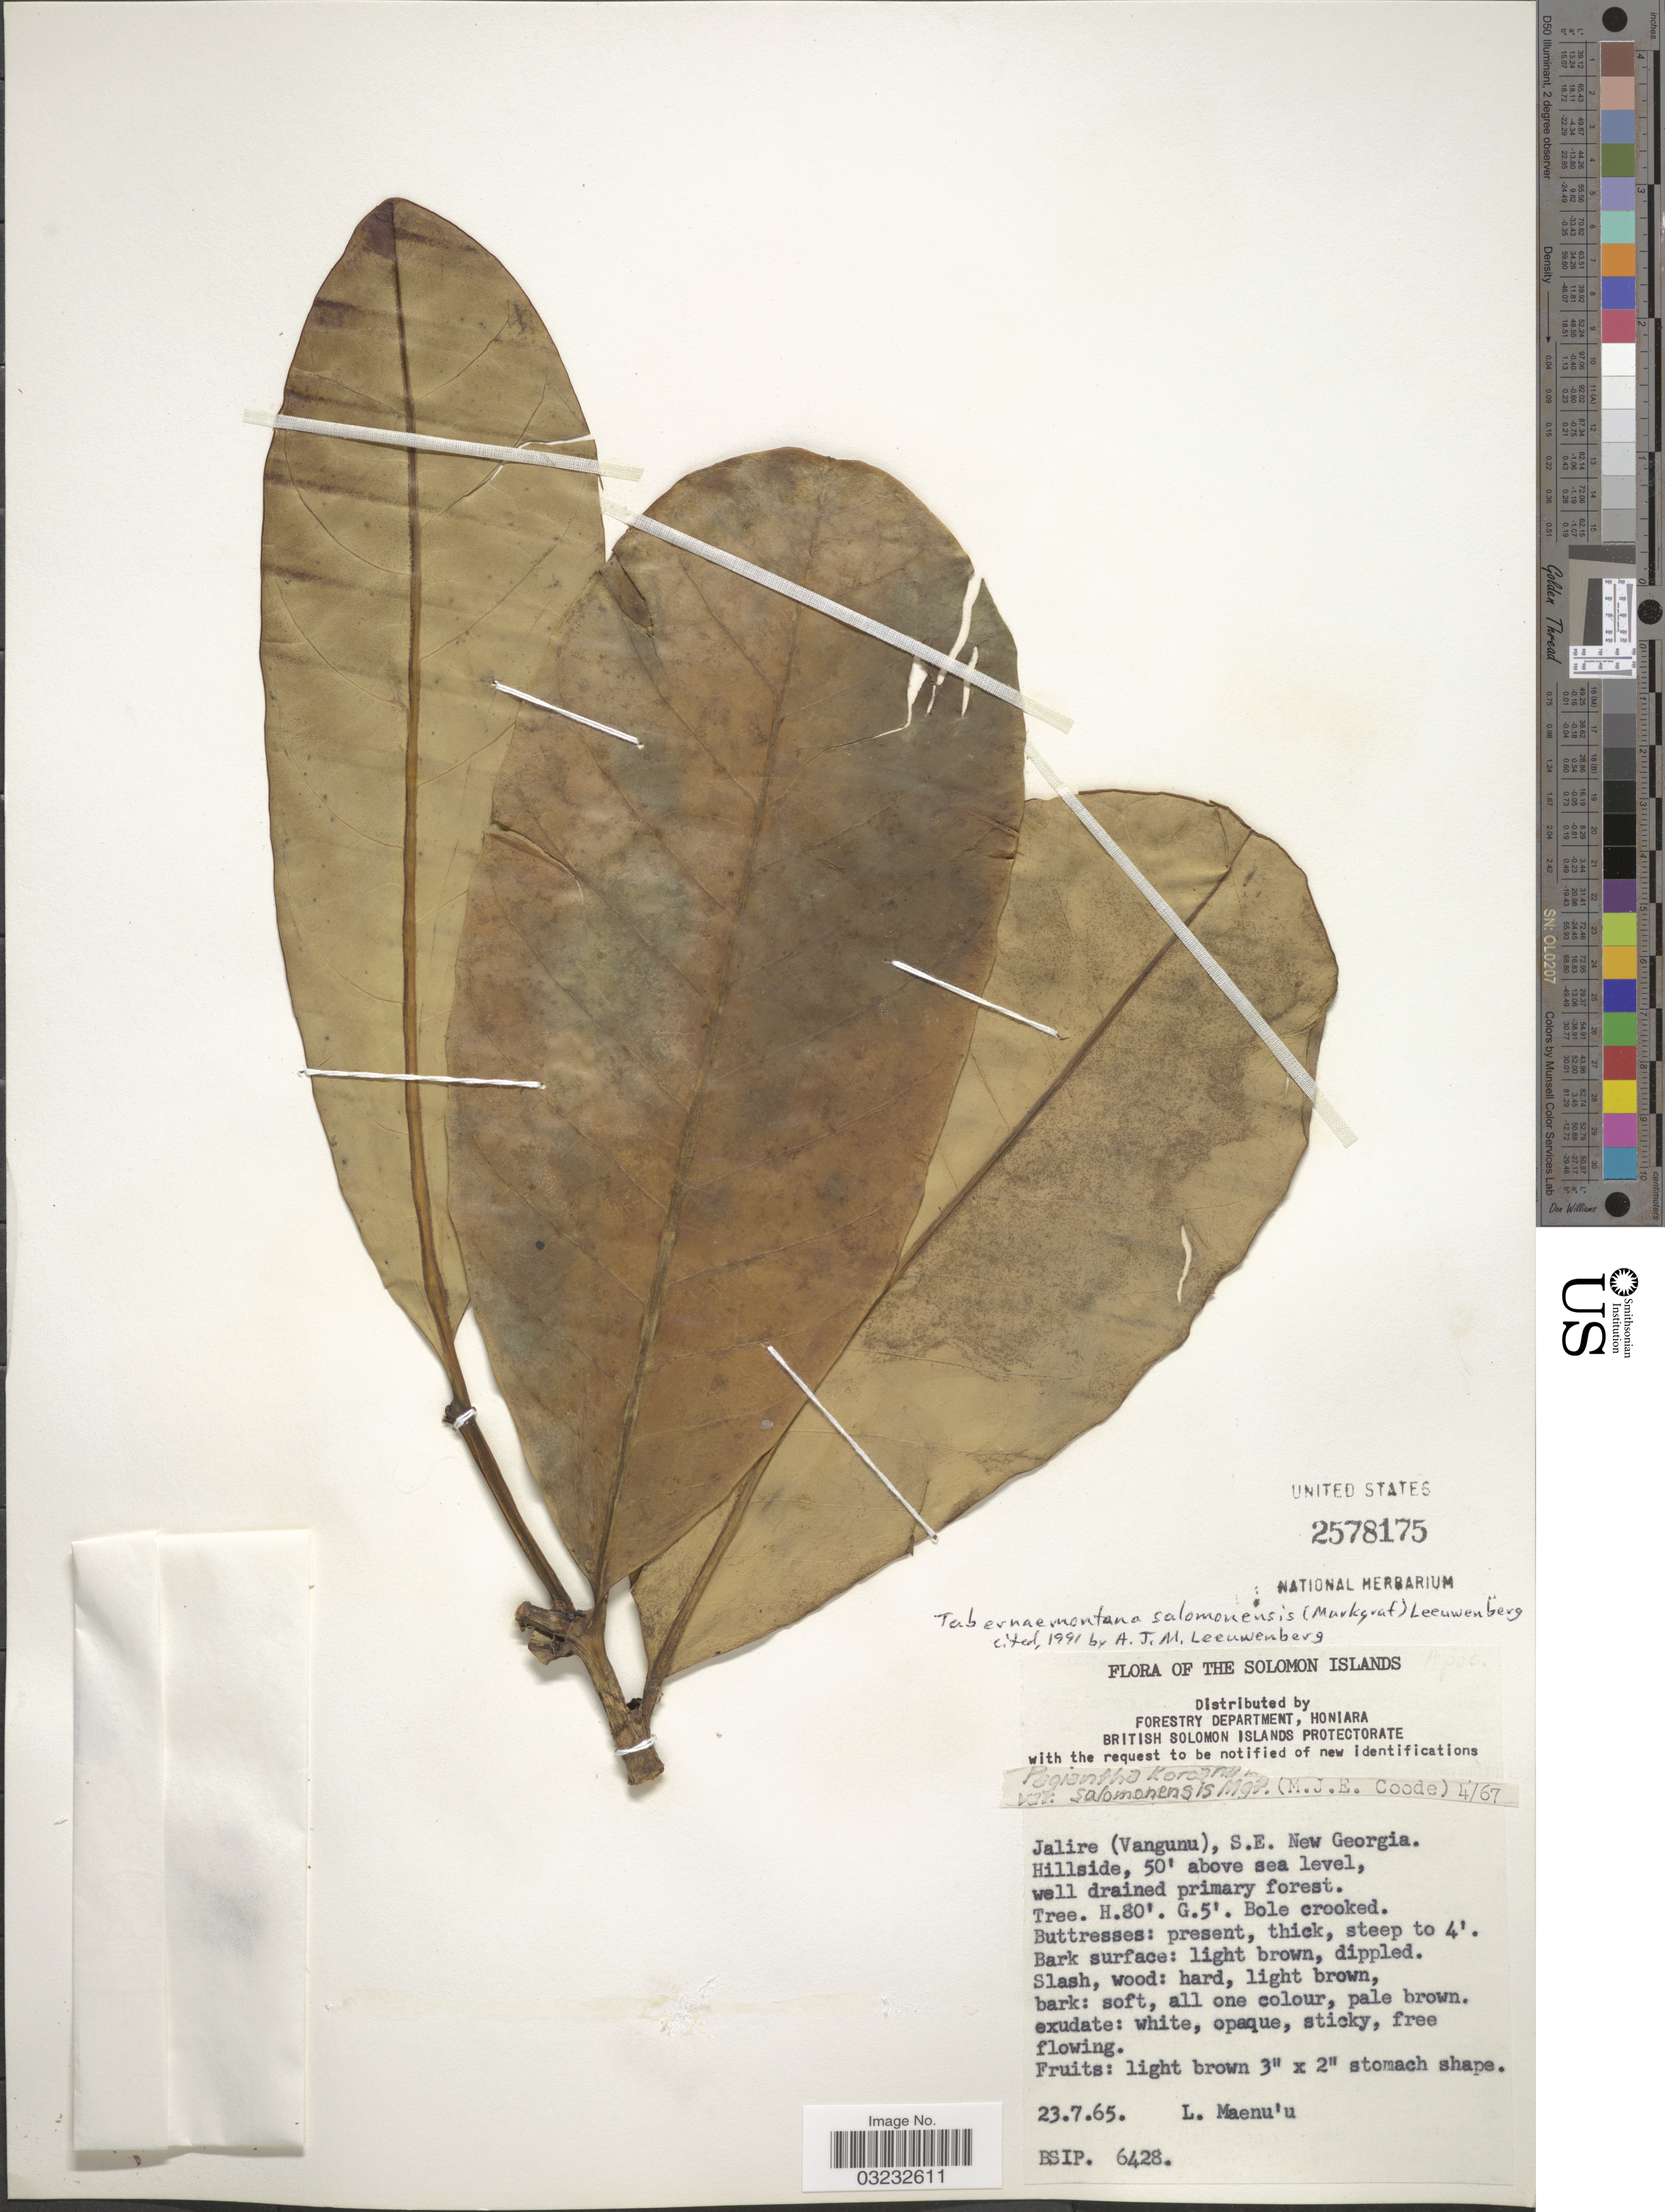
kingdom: Plantae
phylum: Tracheophyta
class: Magnoliopsida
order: Gentianales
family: Apocynaceae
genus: Tabernaemontana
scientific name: Tabernaemontana salomonensis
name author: (Markgr.) Leeuwenb.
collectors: L. Maenu'u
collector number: BSIP6428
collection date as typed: Transcribed d/m/y: 23/7/65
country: Solomon Islands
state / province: Solomon Islands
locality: Jalire (Vangunu), S.E. New Georgia.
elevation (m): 15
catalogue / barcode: US 2578175